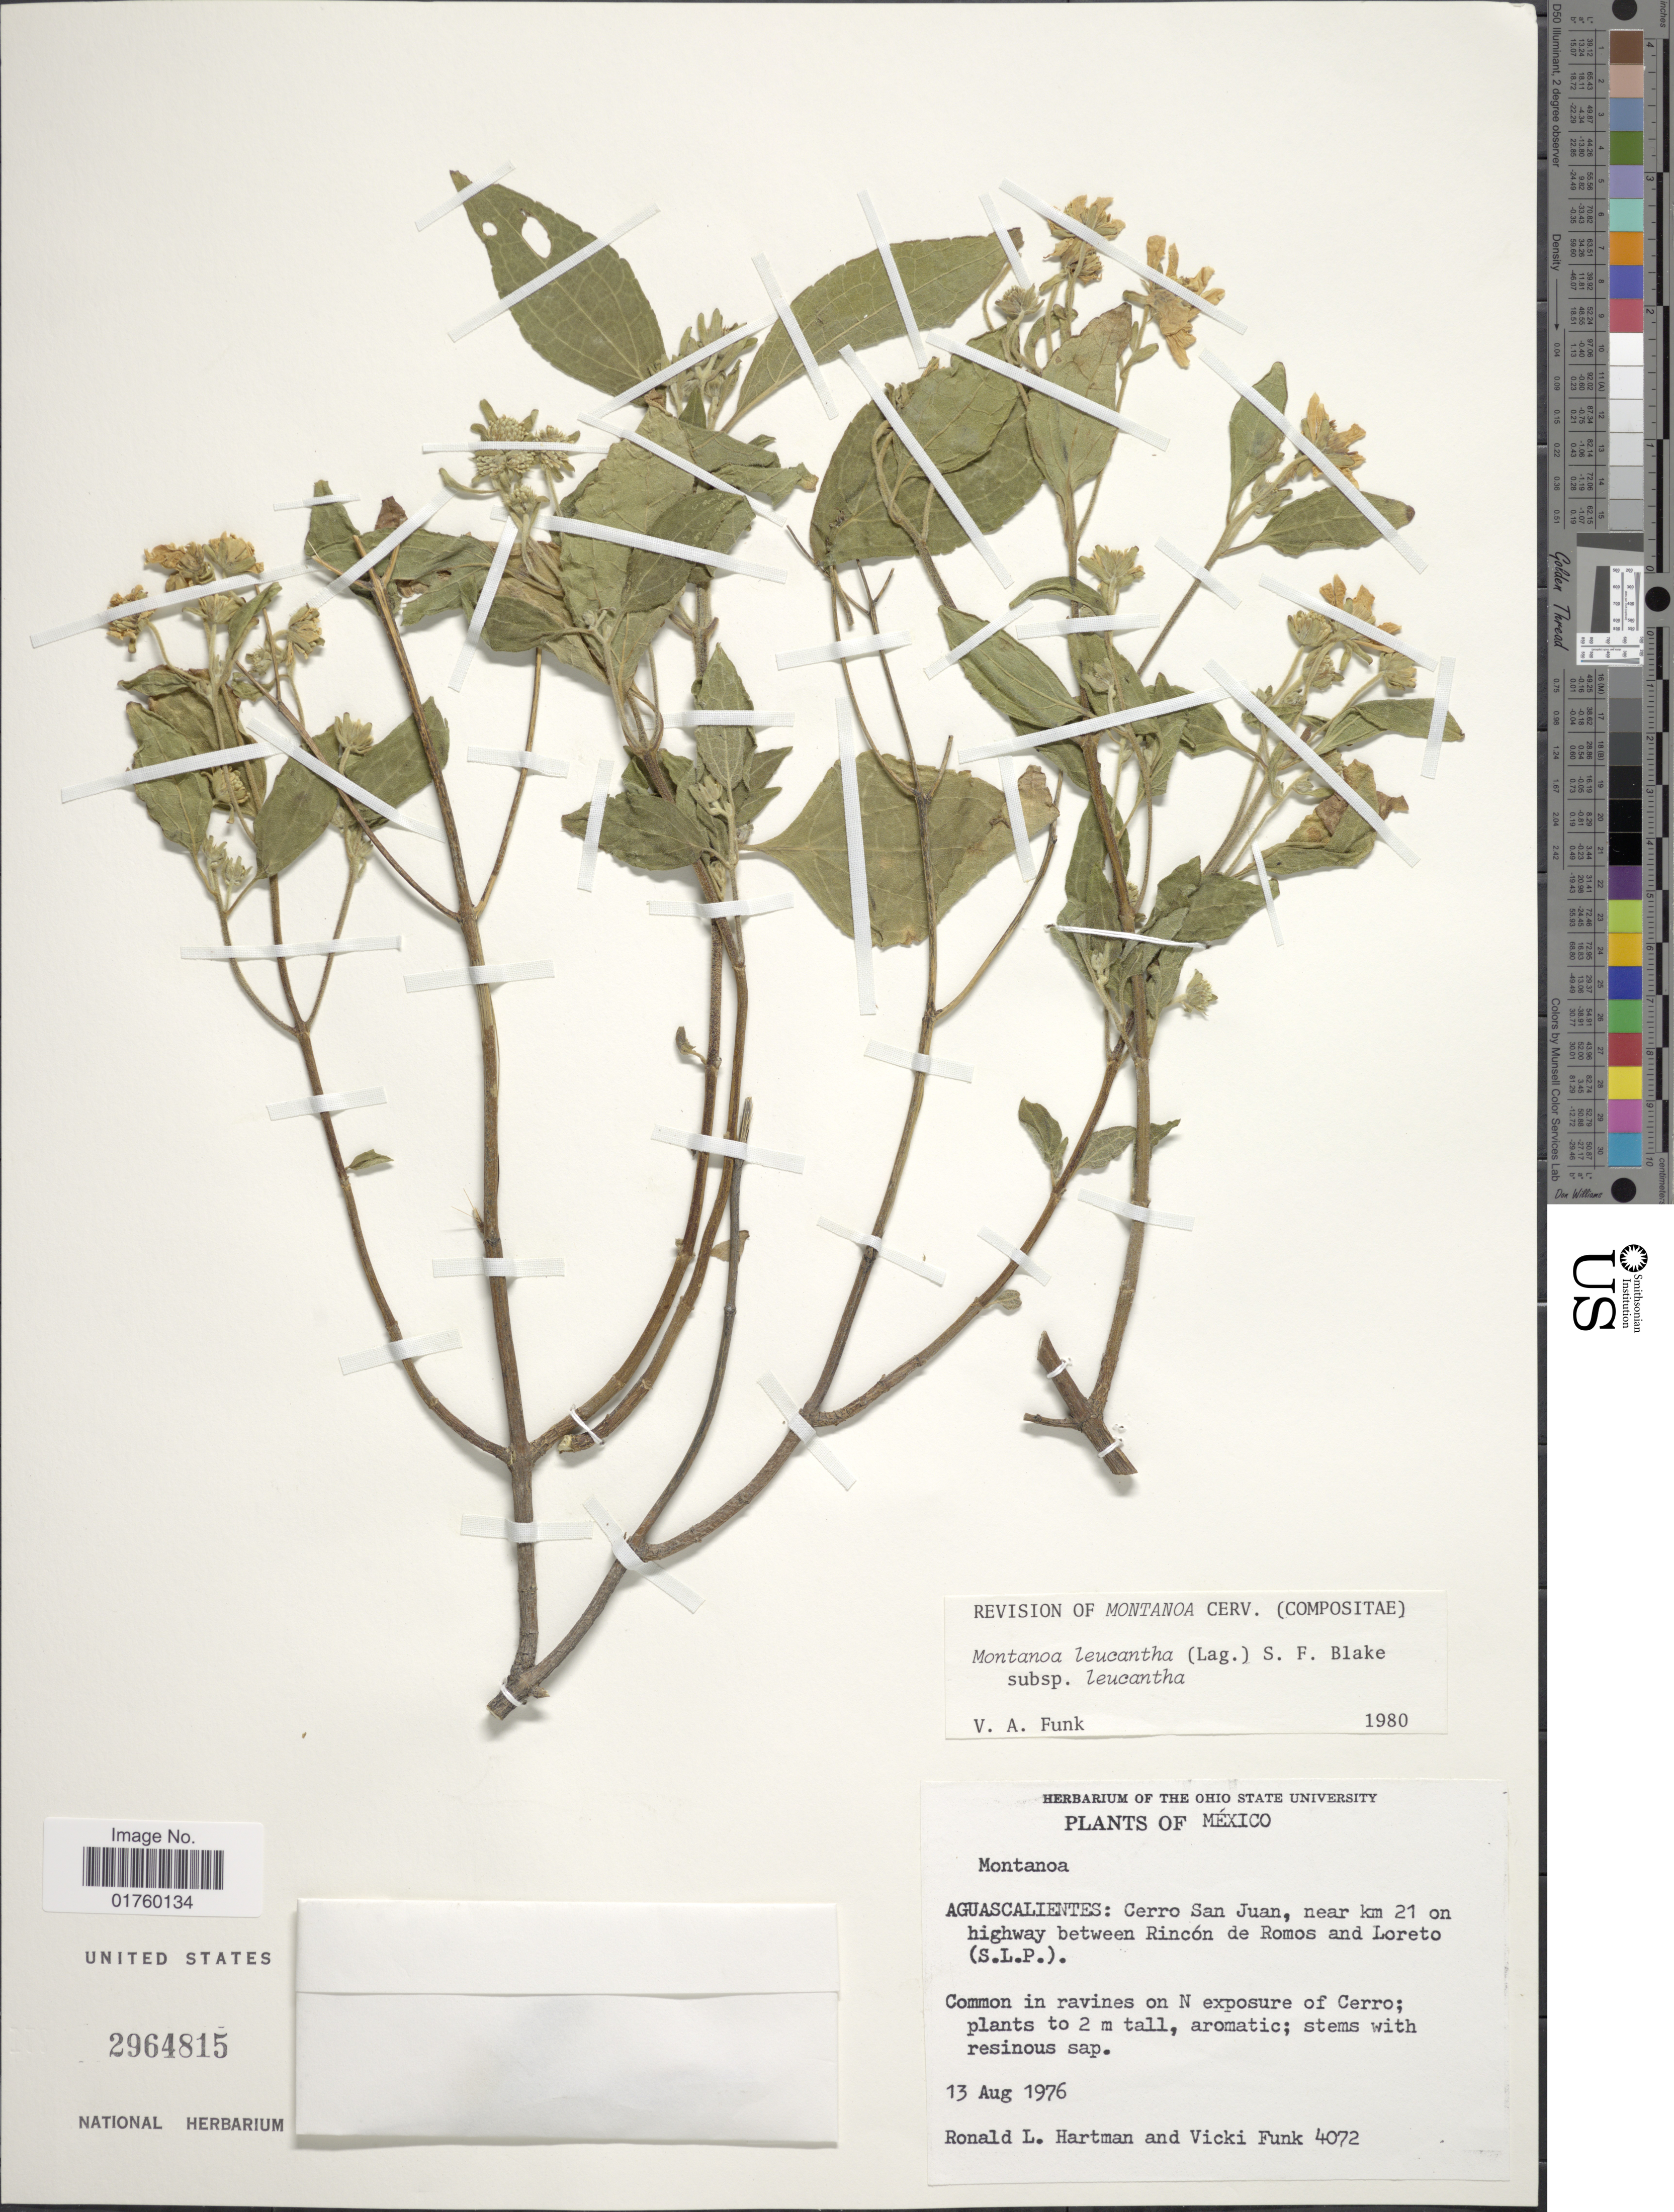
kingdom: Plantae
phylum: Tracheophyta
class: Magnoliopsida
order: Asterales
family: Asteraceae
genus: Montanoa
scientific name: Montanoa leucantha subsp. leucantha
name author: (Lag.) S.F. Blake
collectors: R. Hartman & V. Funk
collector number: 4072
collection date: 1976-08-13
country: Mexico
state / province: Aguascalientes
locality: Cerro San Juan, near km 21 on highway between Rincon de Romos and Loreto (S.L.P.).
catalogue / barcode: US 2964815